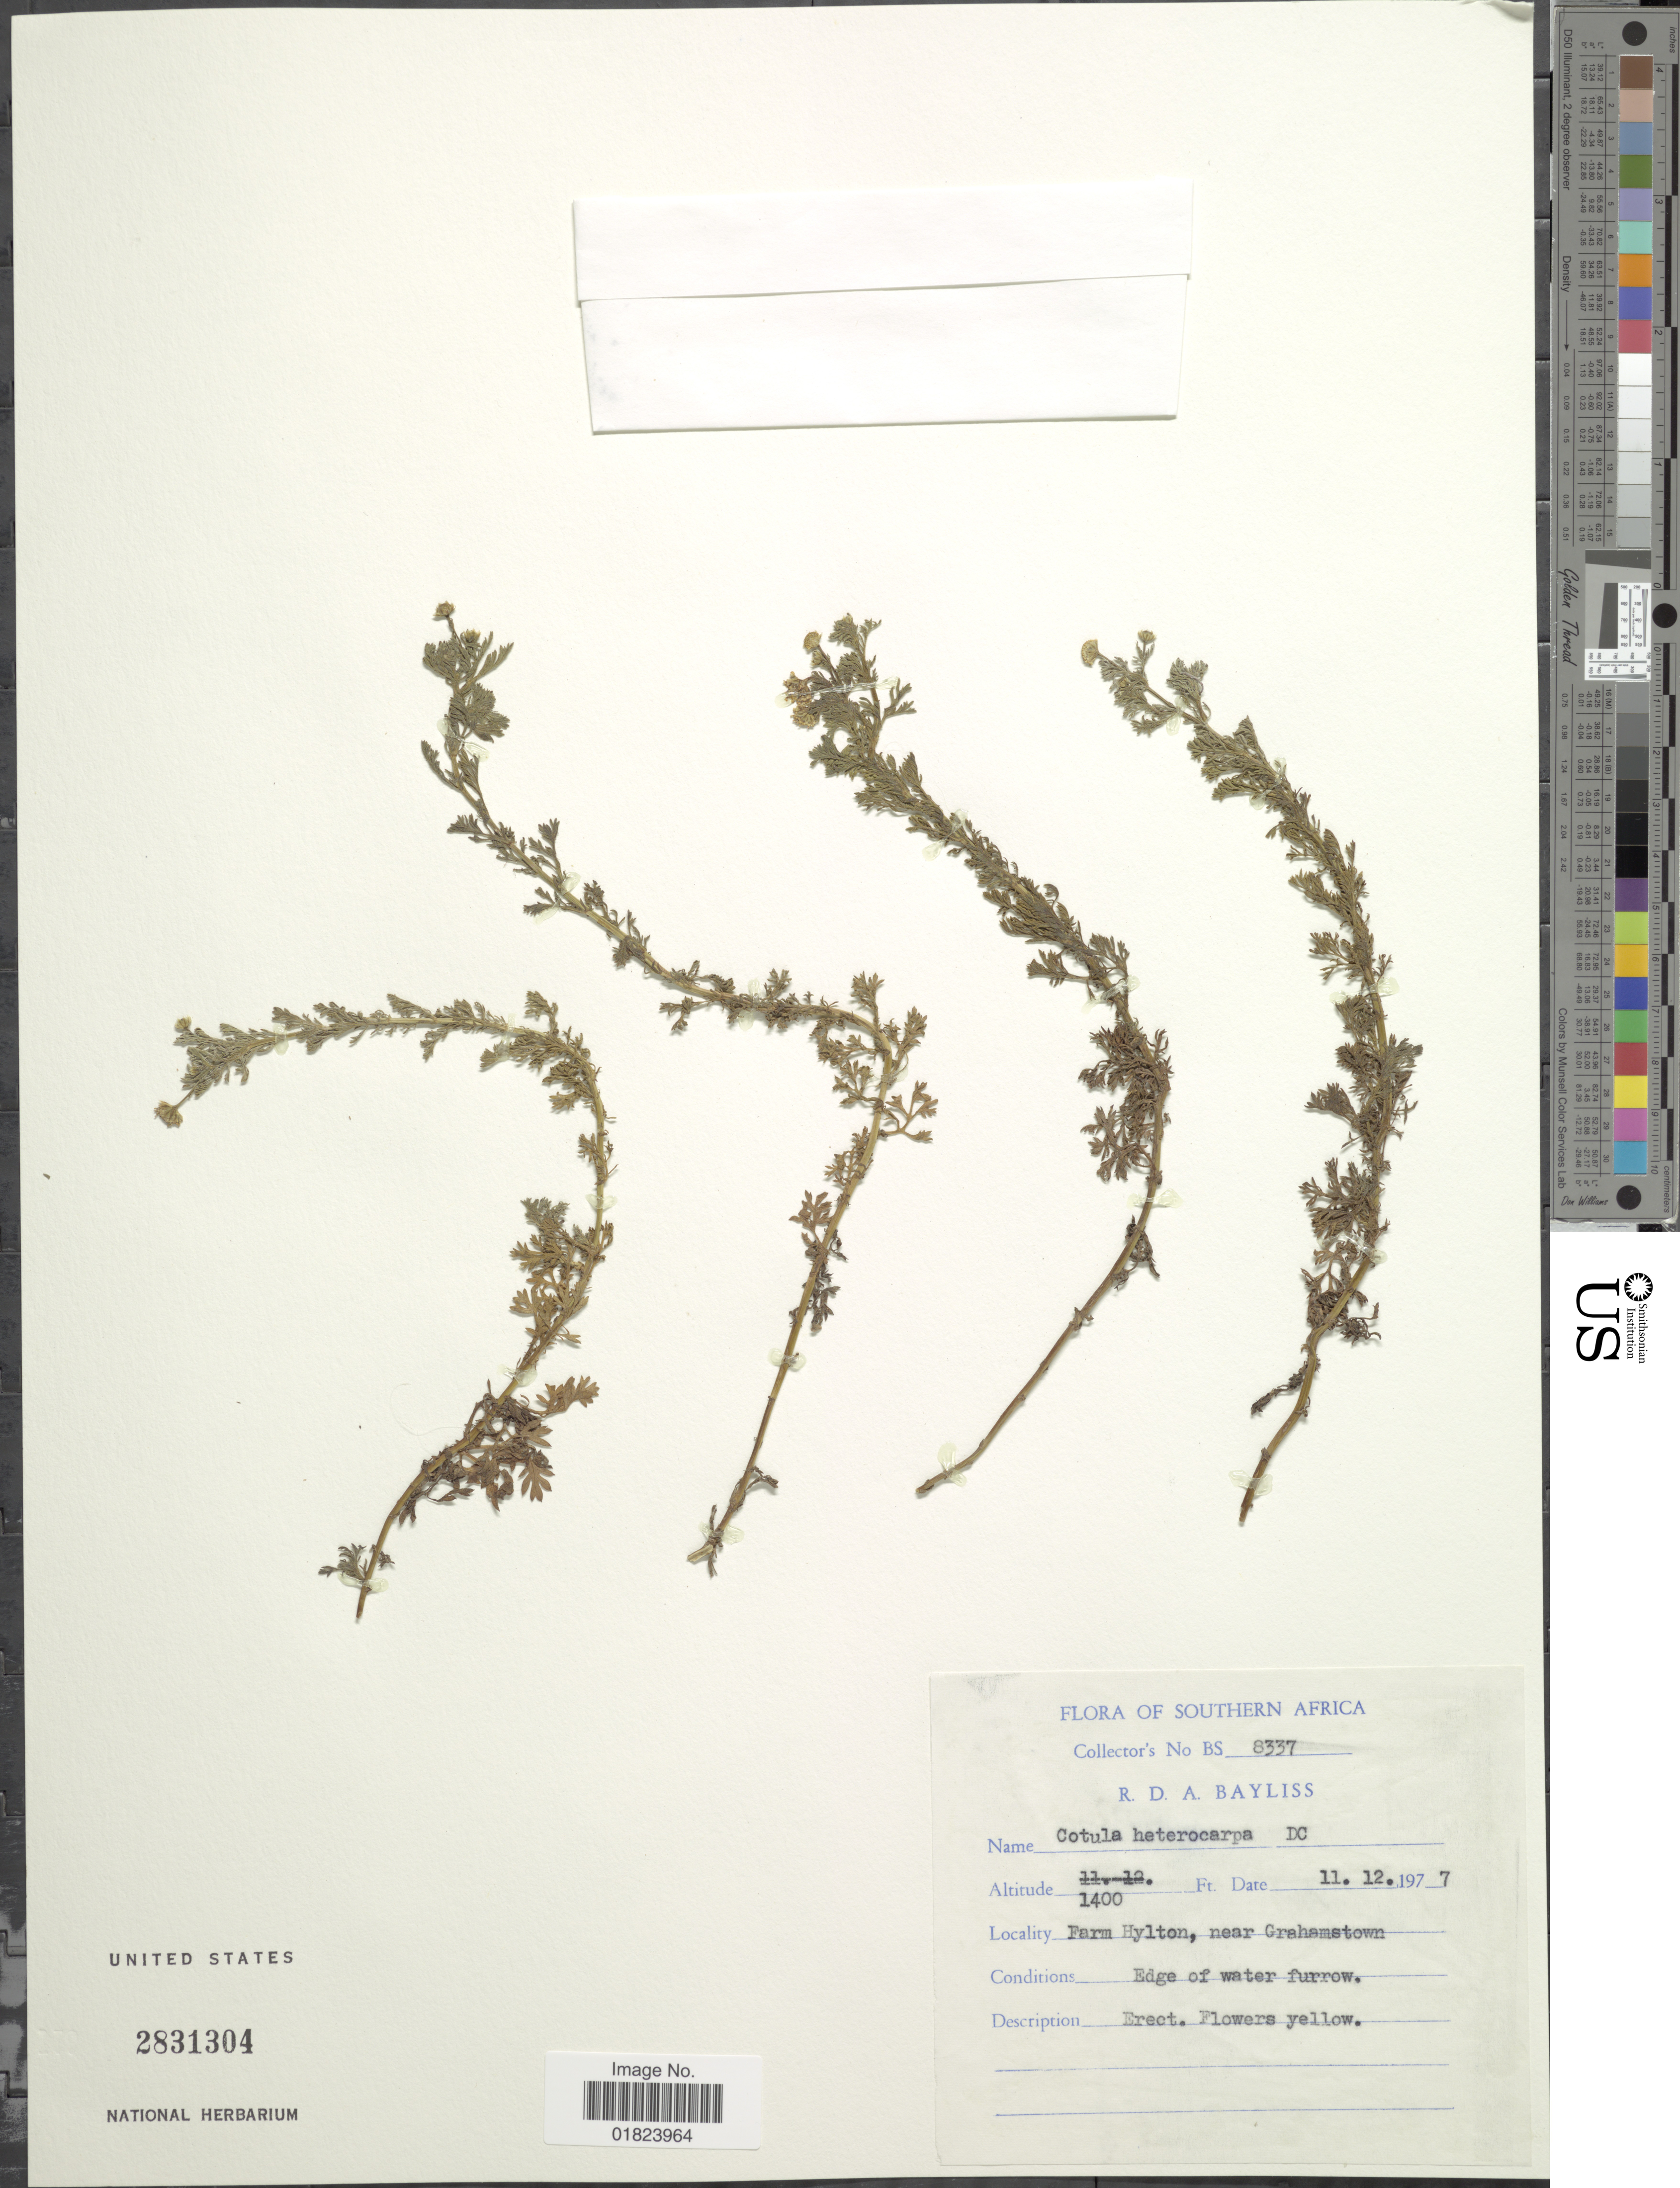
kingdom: Plantae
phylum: Tracheophyta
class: Magnoliopsida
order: Asterales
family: Asteraceae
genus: Cotula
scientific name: Cotula heterocarpa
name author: DC.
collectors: R. Bayliss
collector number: BS 8337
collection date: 1977-12-11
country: South Africa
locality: Farm Hylton, near Grahamstown, edge of water furrow.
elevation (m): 427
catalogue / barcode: US 2831304